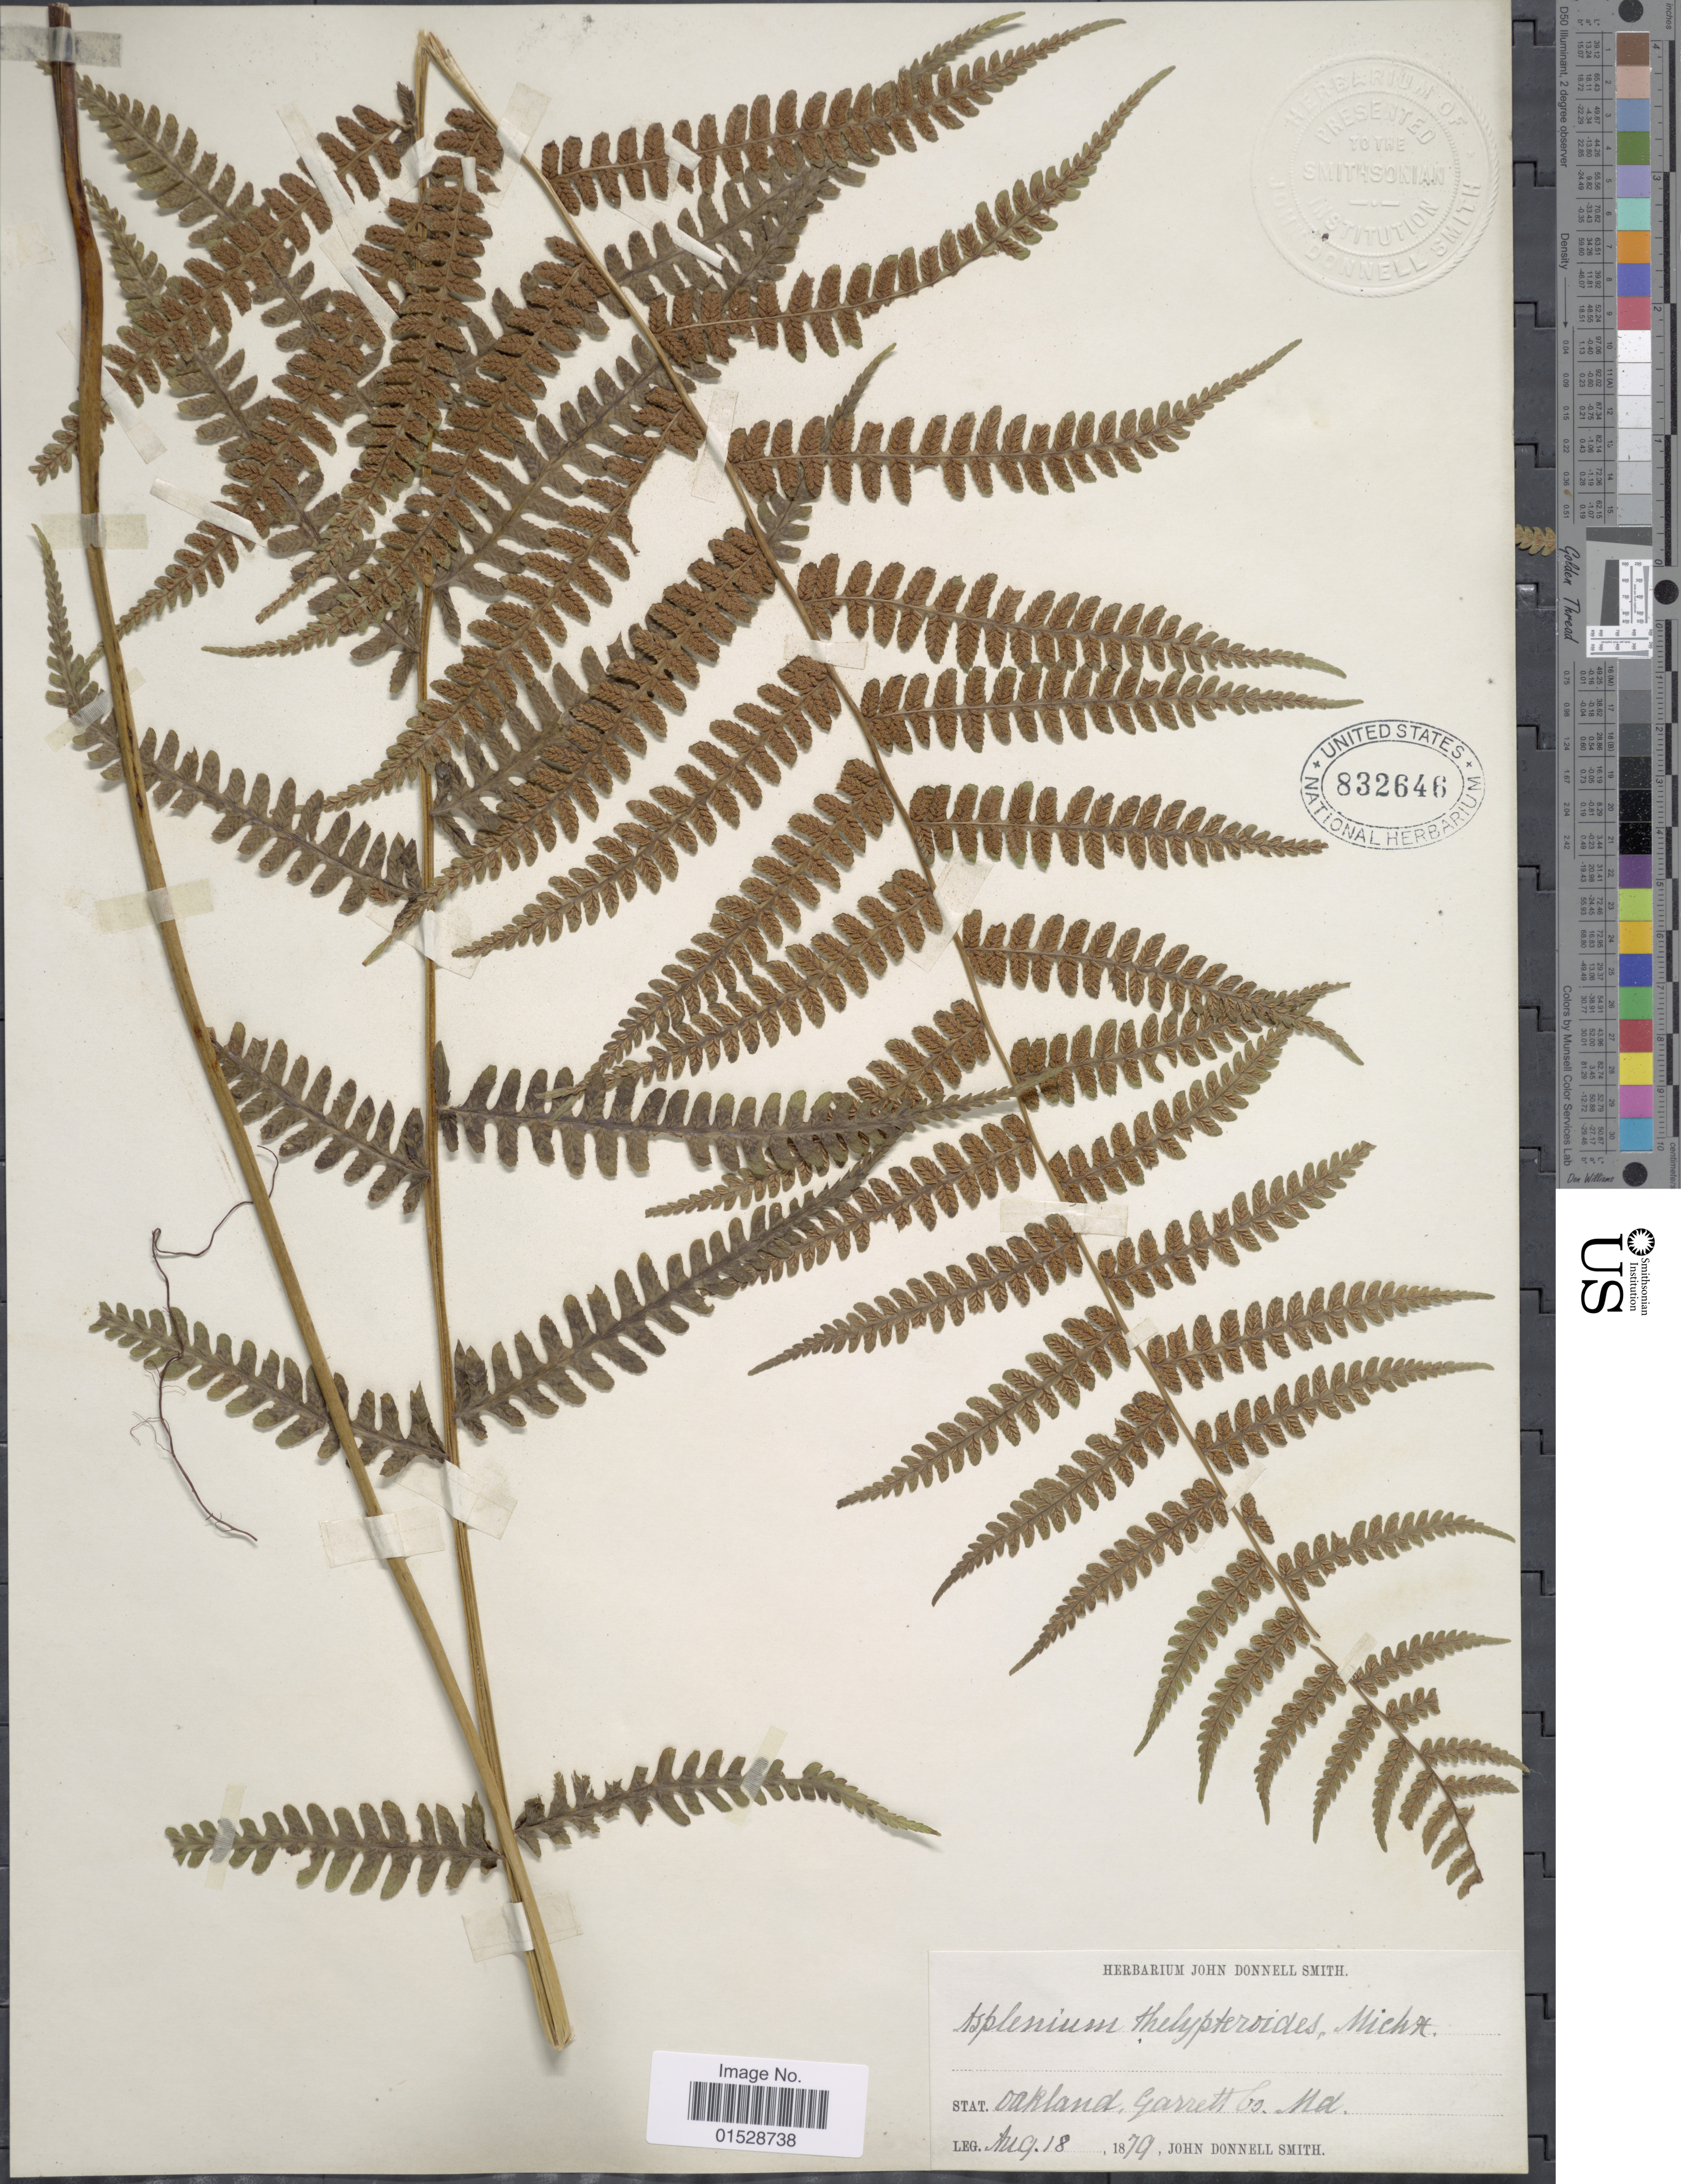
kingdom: Plantae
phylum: Tracheophyta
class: Polypodiopsida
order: Polypodiales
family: Athyriaceae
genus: Deparia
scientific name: Deparia acrostichoides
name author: (Sw.) M. Kato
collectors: J. Donnell Smith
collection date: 1879-08-18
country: United States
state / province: Maryland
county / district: Garrett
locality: Stat. Oakland, Garrett Co., Md.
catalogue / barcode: US 832646